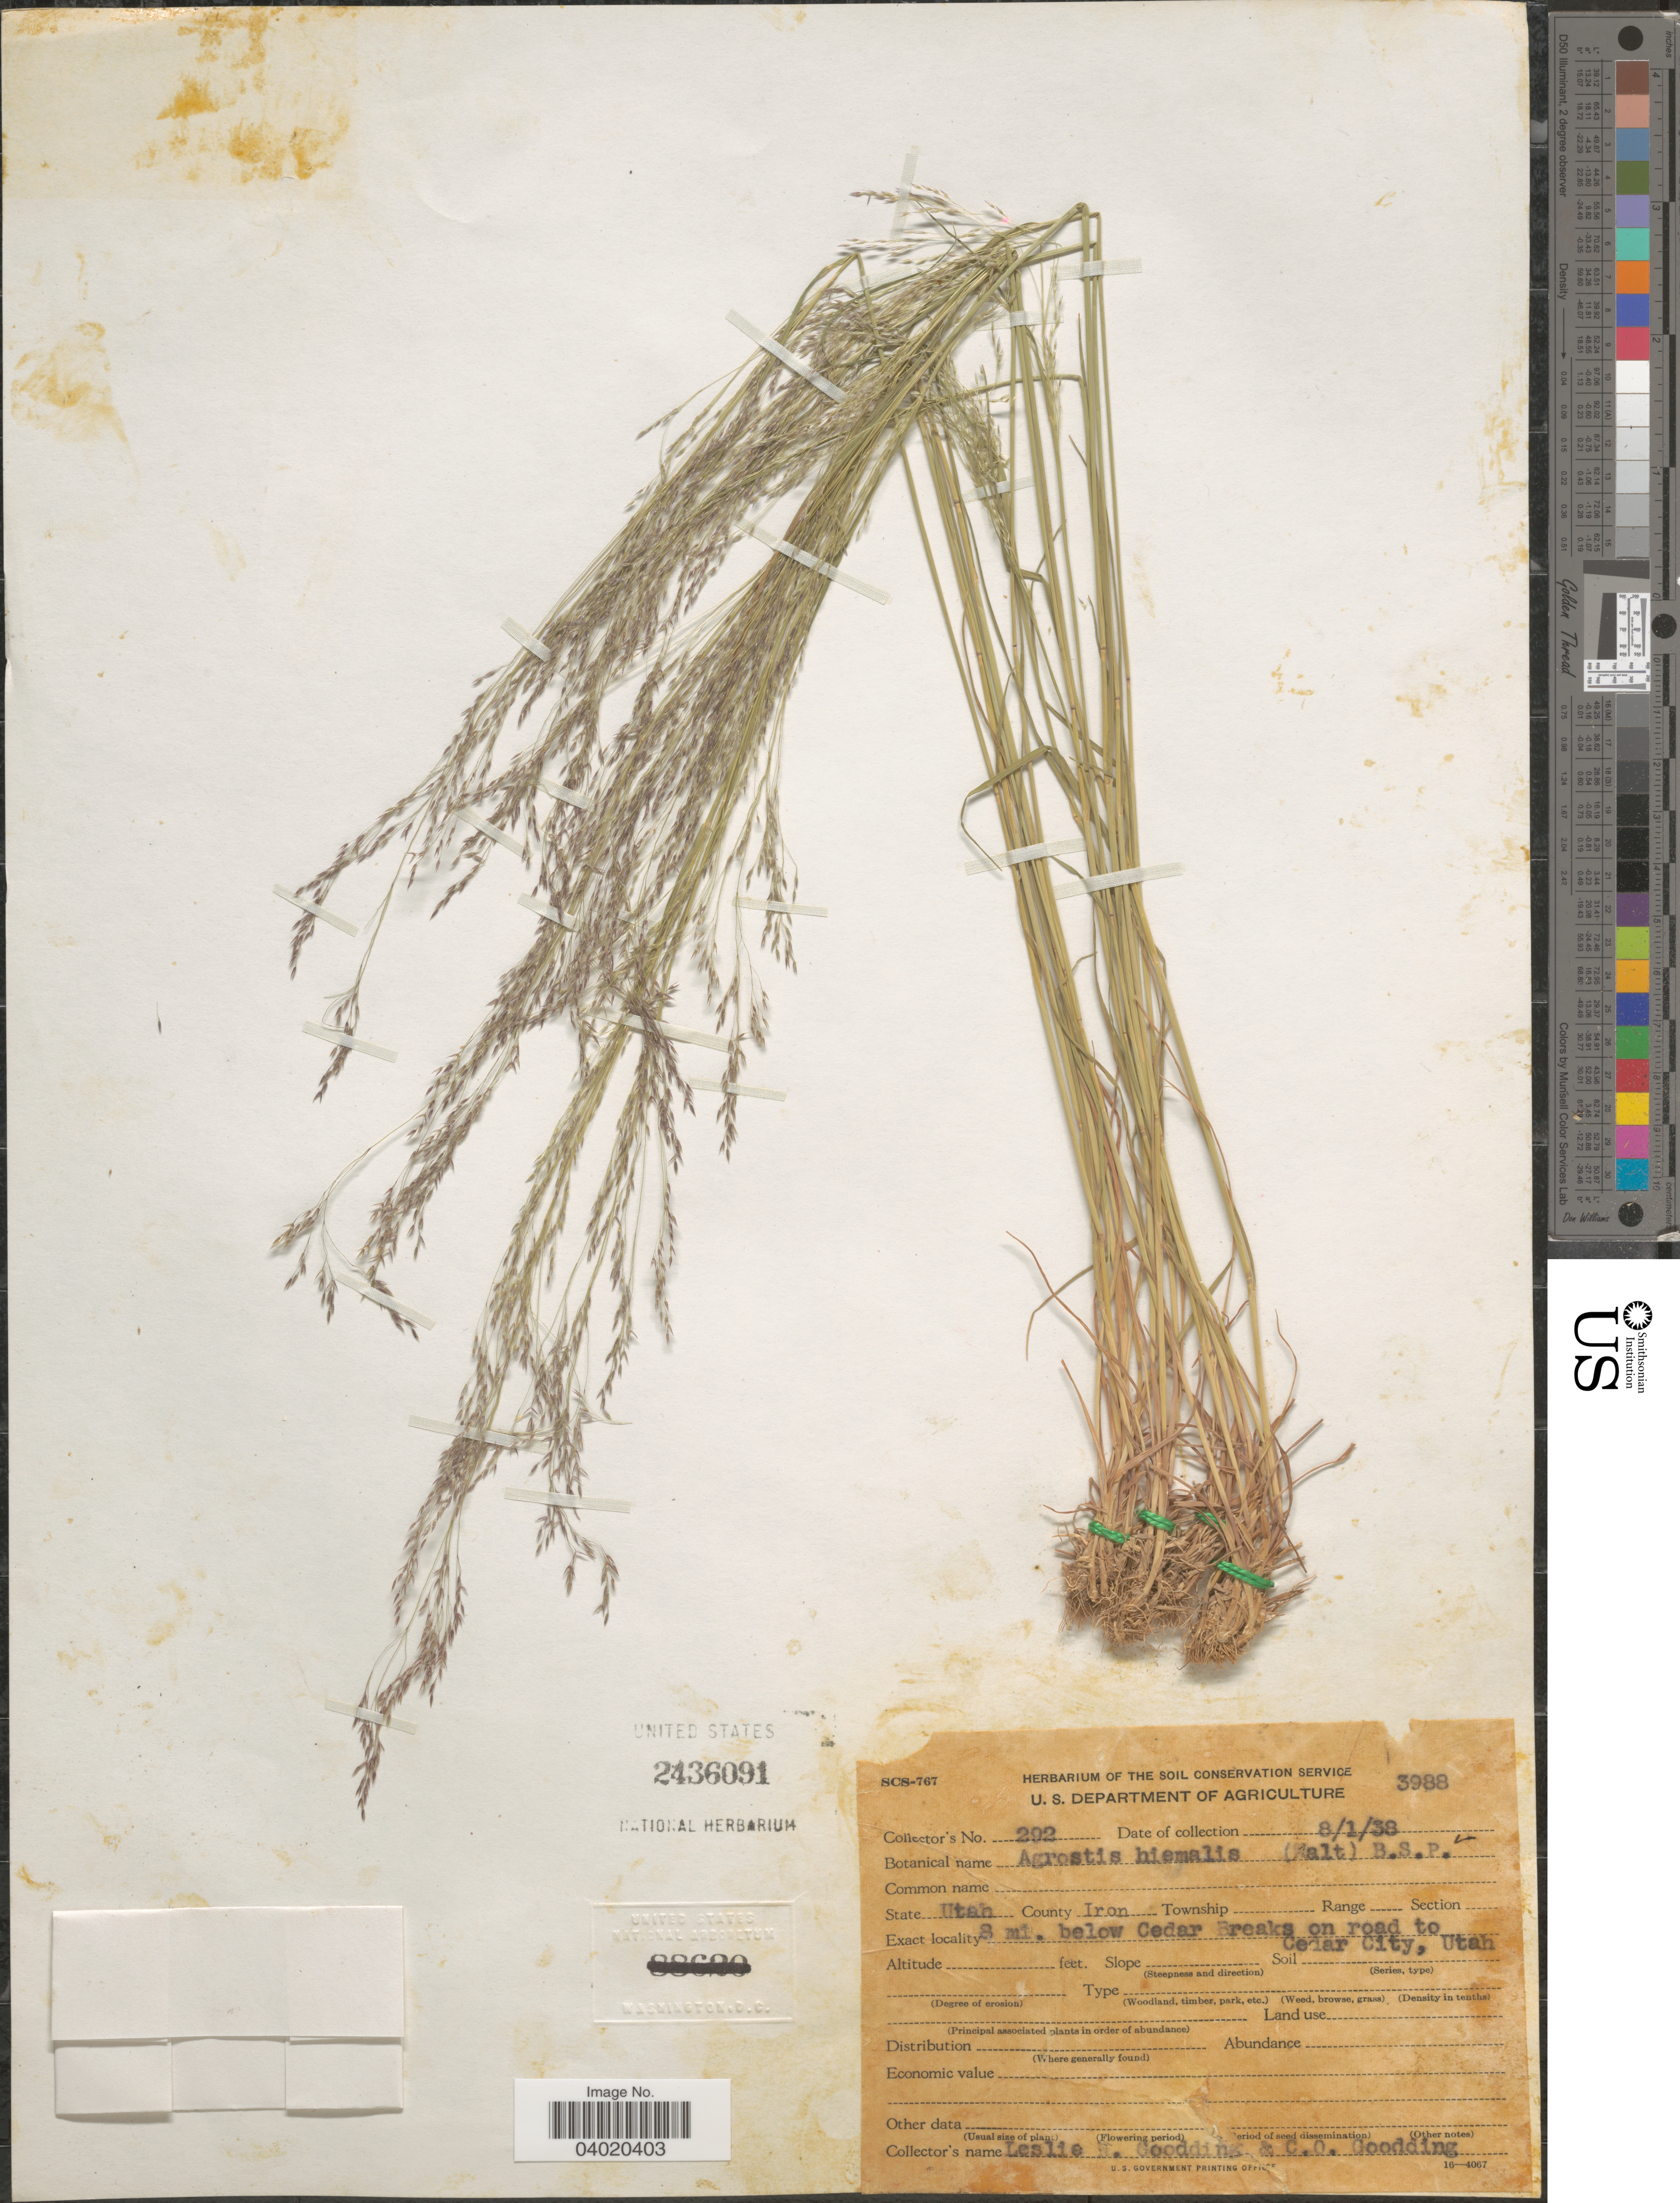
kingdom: Plantae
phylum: Tracheophyta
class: Liliopsida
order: Poales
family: Poaceae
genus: Agrostis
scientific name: Agrostis hyemalis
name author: (Walter) Britton et al.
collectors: L. N. Goodding & C. Goodding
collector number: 292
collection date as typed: Transcribed d/m/y: 1/8/38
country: United States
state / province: Utah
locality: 8 mi. below Cedar Breaks on road to Cedar City.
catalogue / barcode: US 2436091